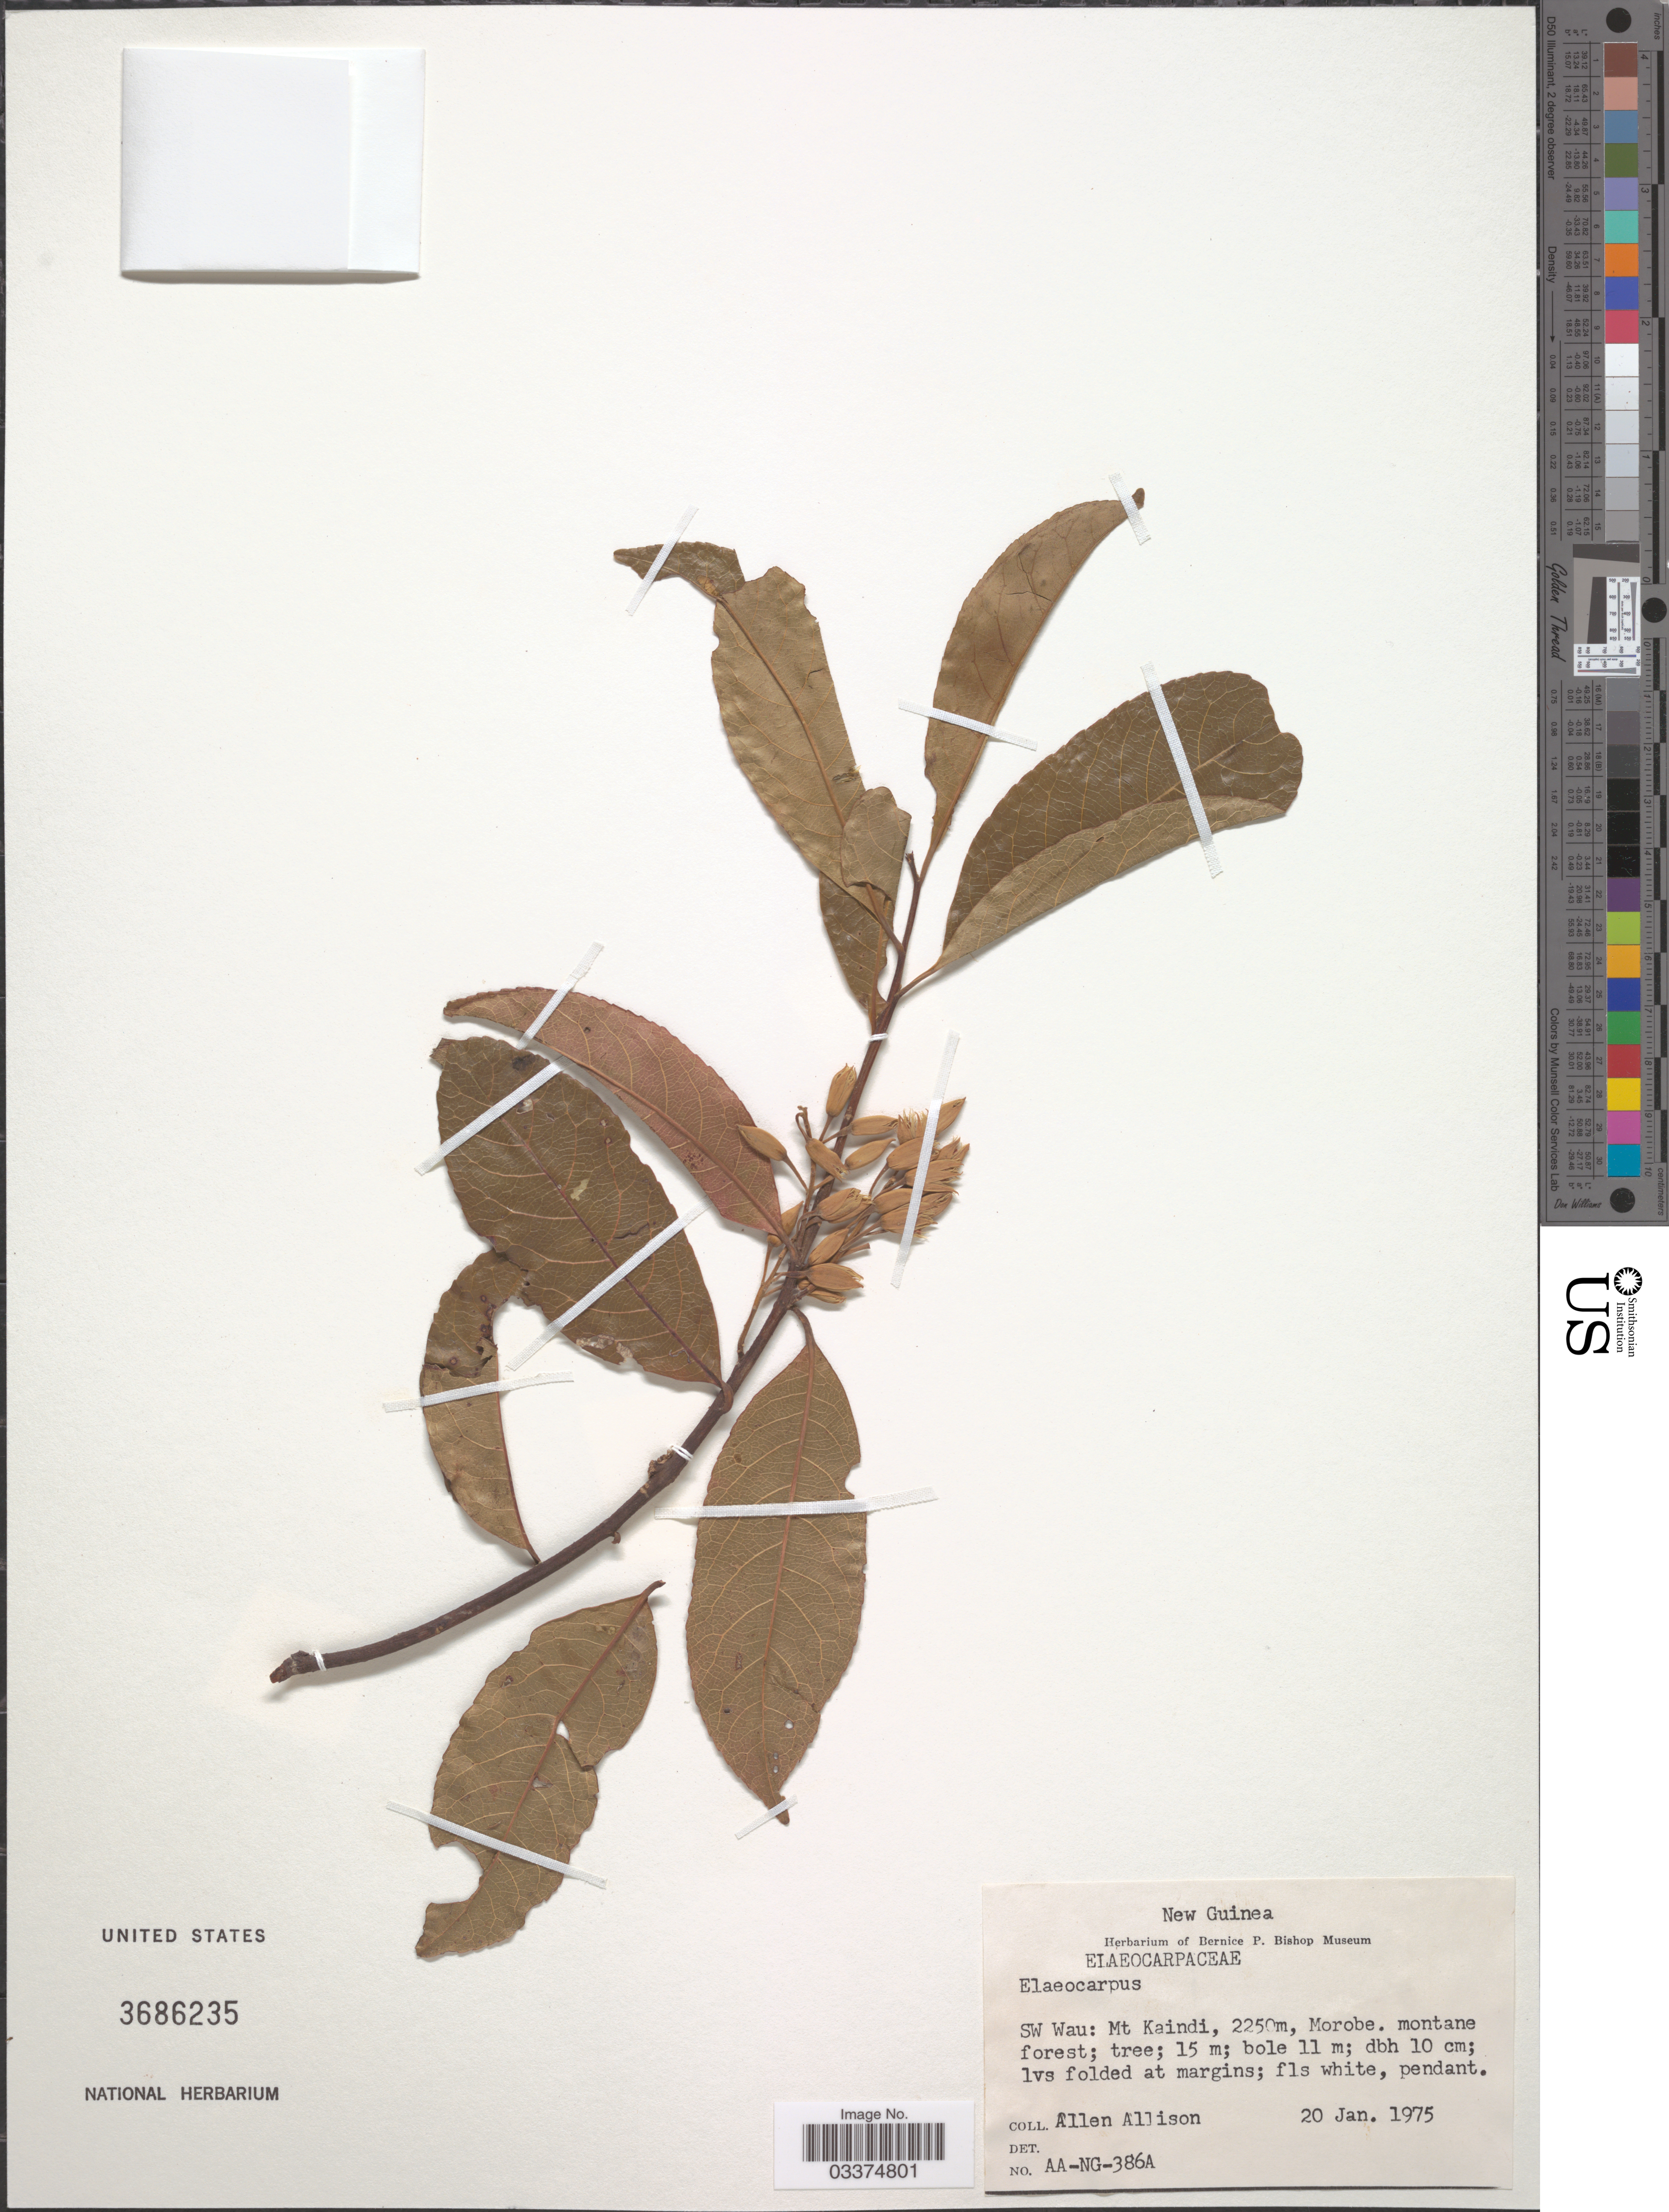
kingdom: Plantae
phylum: Tracheophyta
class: Magnoliopsida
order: Oxalidales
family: Elaeocarpaceae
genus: Elaeocarpus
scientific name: Elaeocarpus sp.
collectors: A. Allison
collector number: AA-NG-386A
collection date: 1975-01-20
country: Papua New Guinea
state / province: Morobe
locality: New Guinea. SW Wau: Mt Kaindi.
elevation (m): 2250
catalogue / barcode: US 3686235